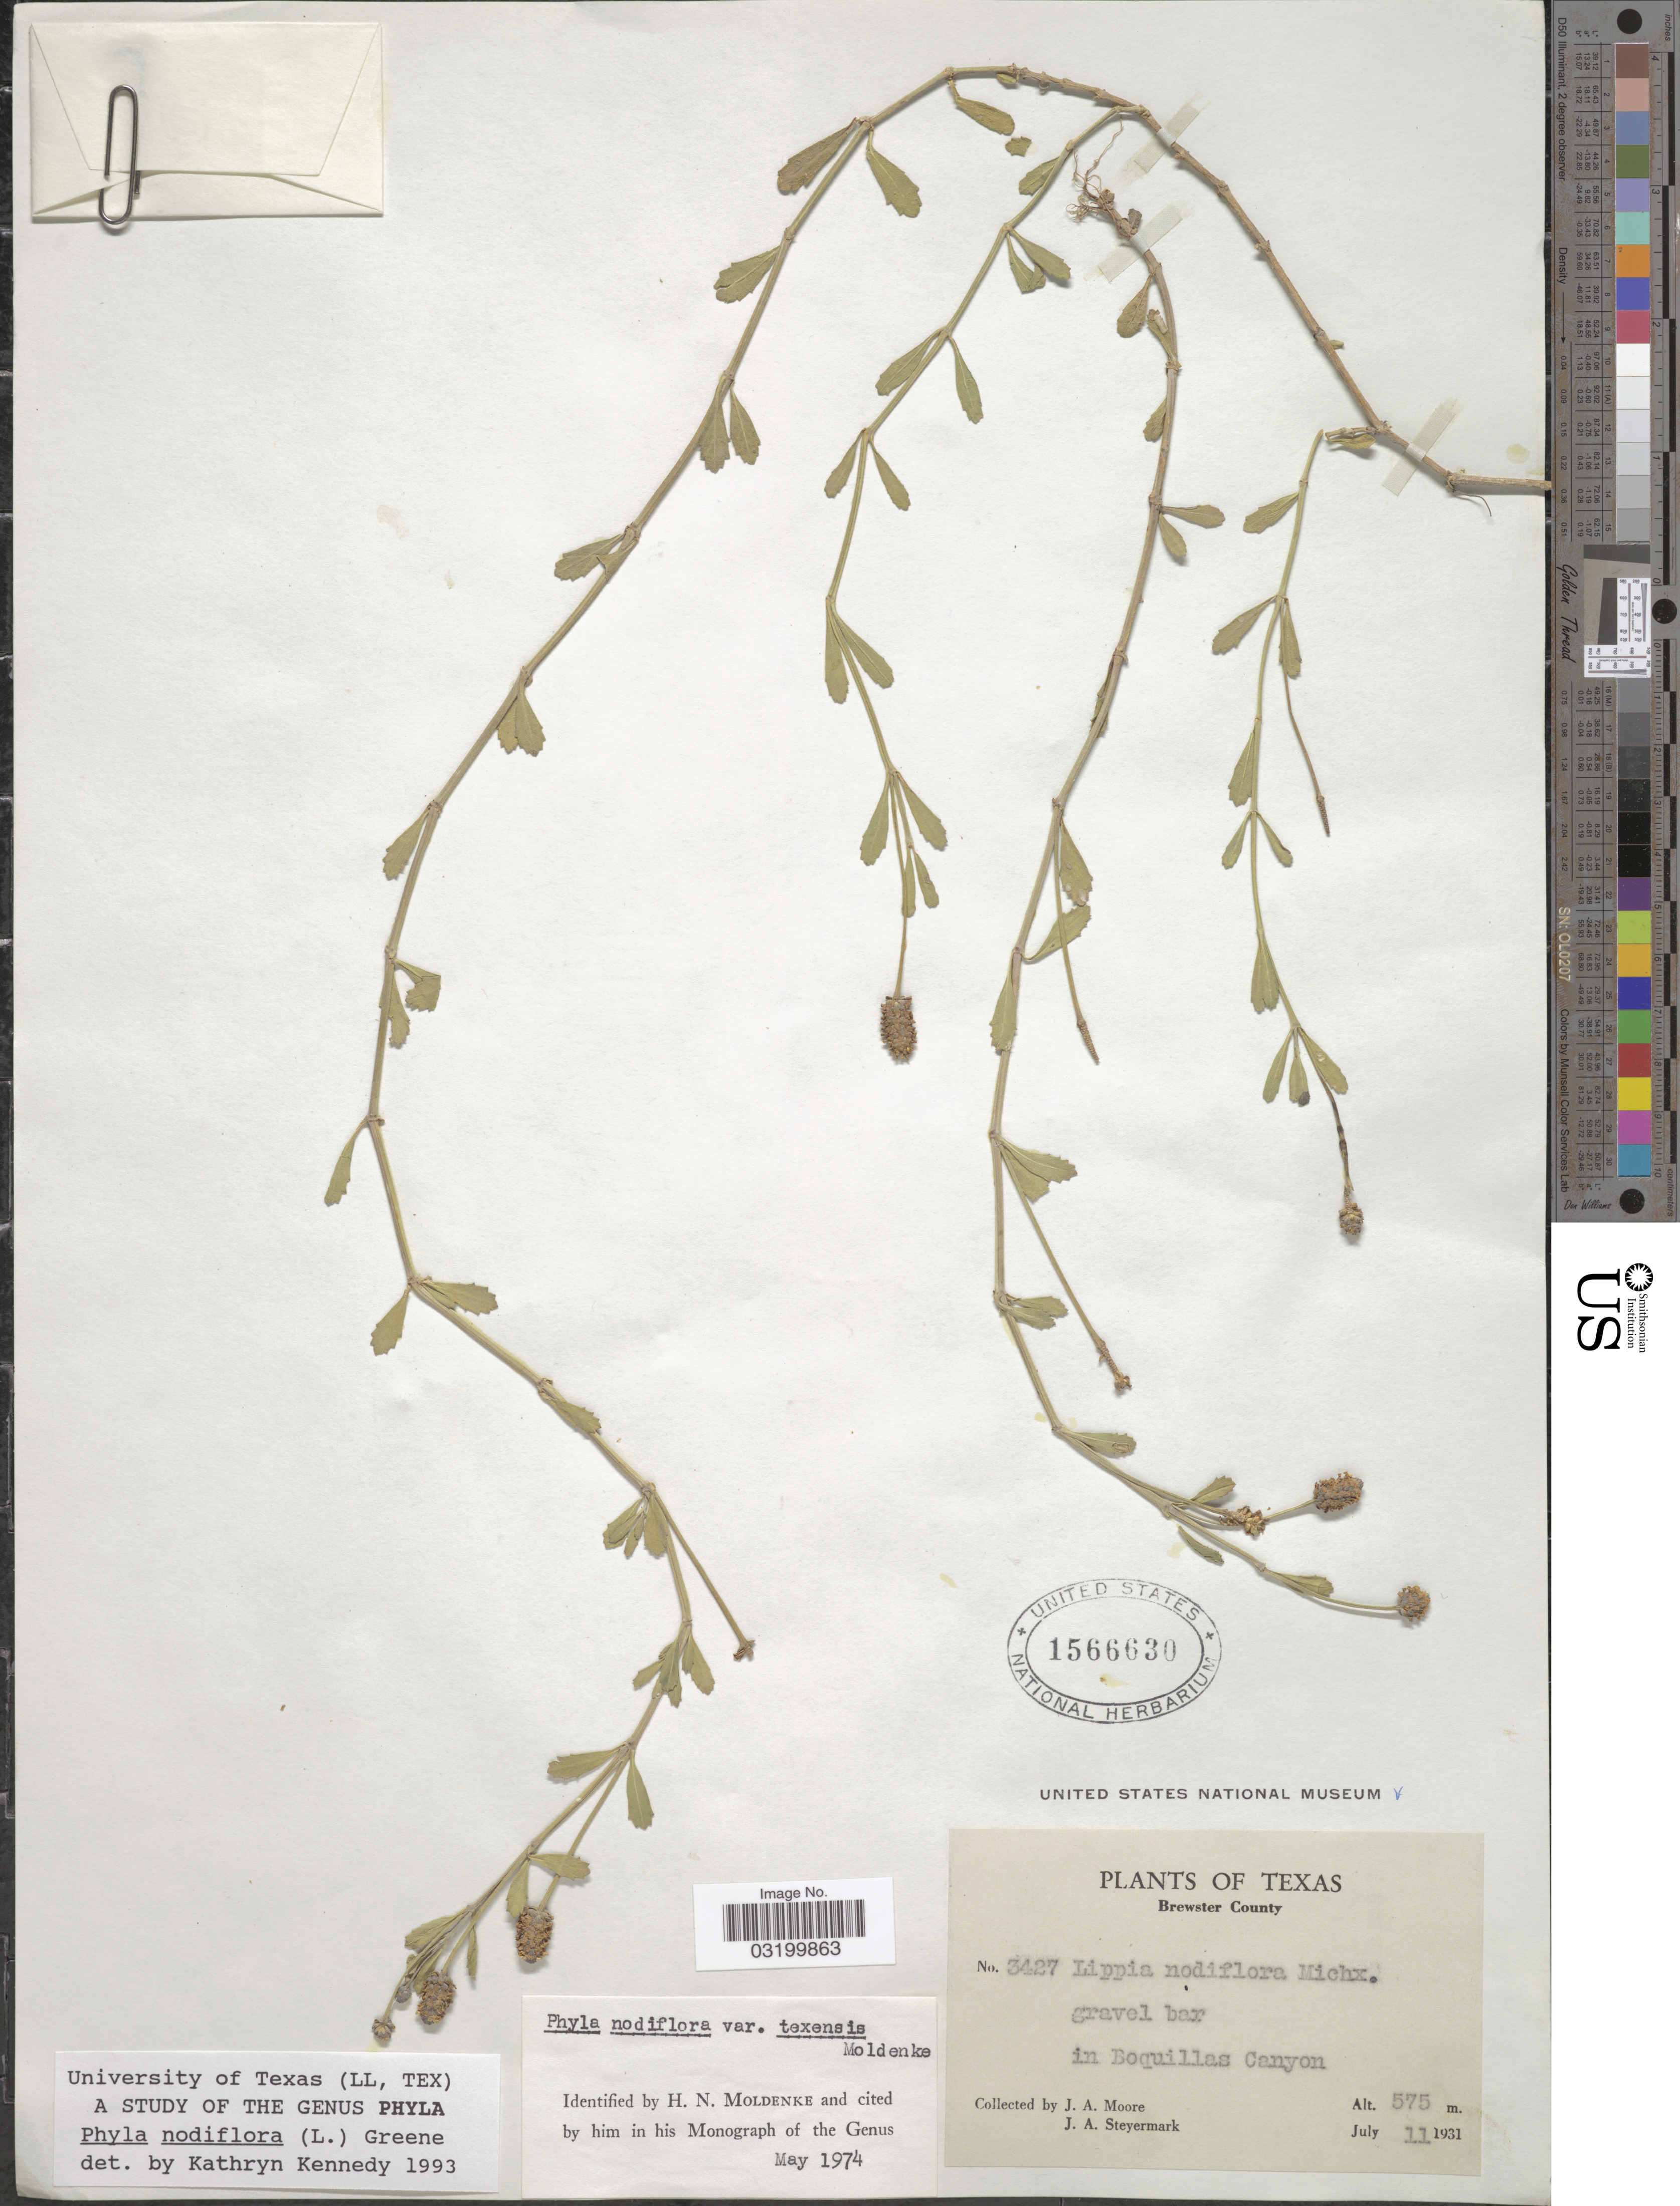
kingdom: Plantae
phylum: Tracheophyta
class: Magnoliopsida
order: Lamiales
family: Verbenaceae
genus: Phyla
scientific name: Phyla nodiflora var. nodiflora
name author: (L.) Greene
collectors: J. A. Moore & J. Steyermark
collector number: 3427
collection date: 1931-07-11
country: United States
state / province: Texas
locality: Brewster County. In Boquillas Canyon.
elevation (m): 575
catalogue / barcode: US 1566630